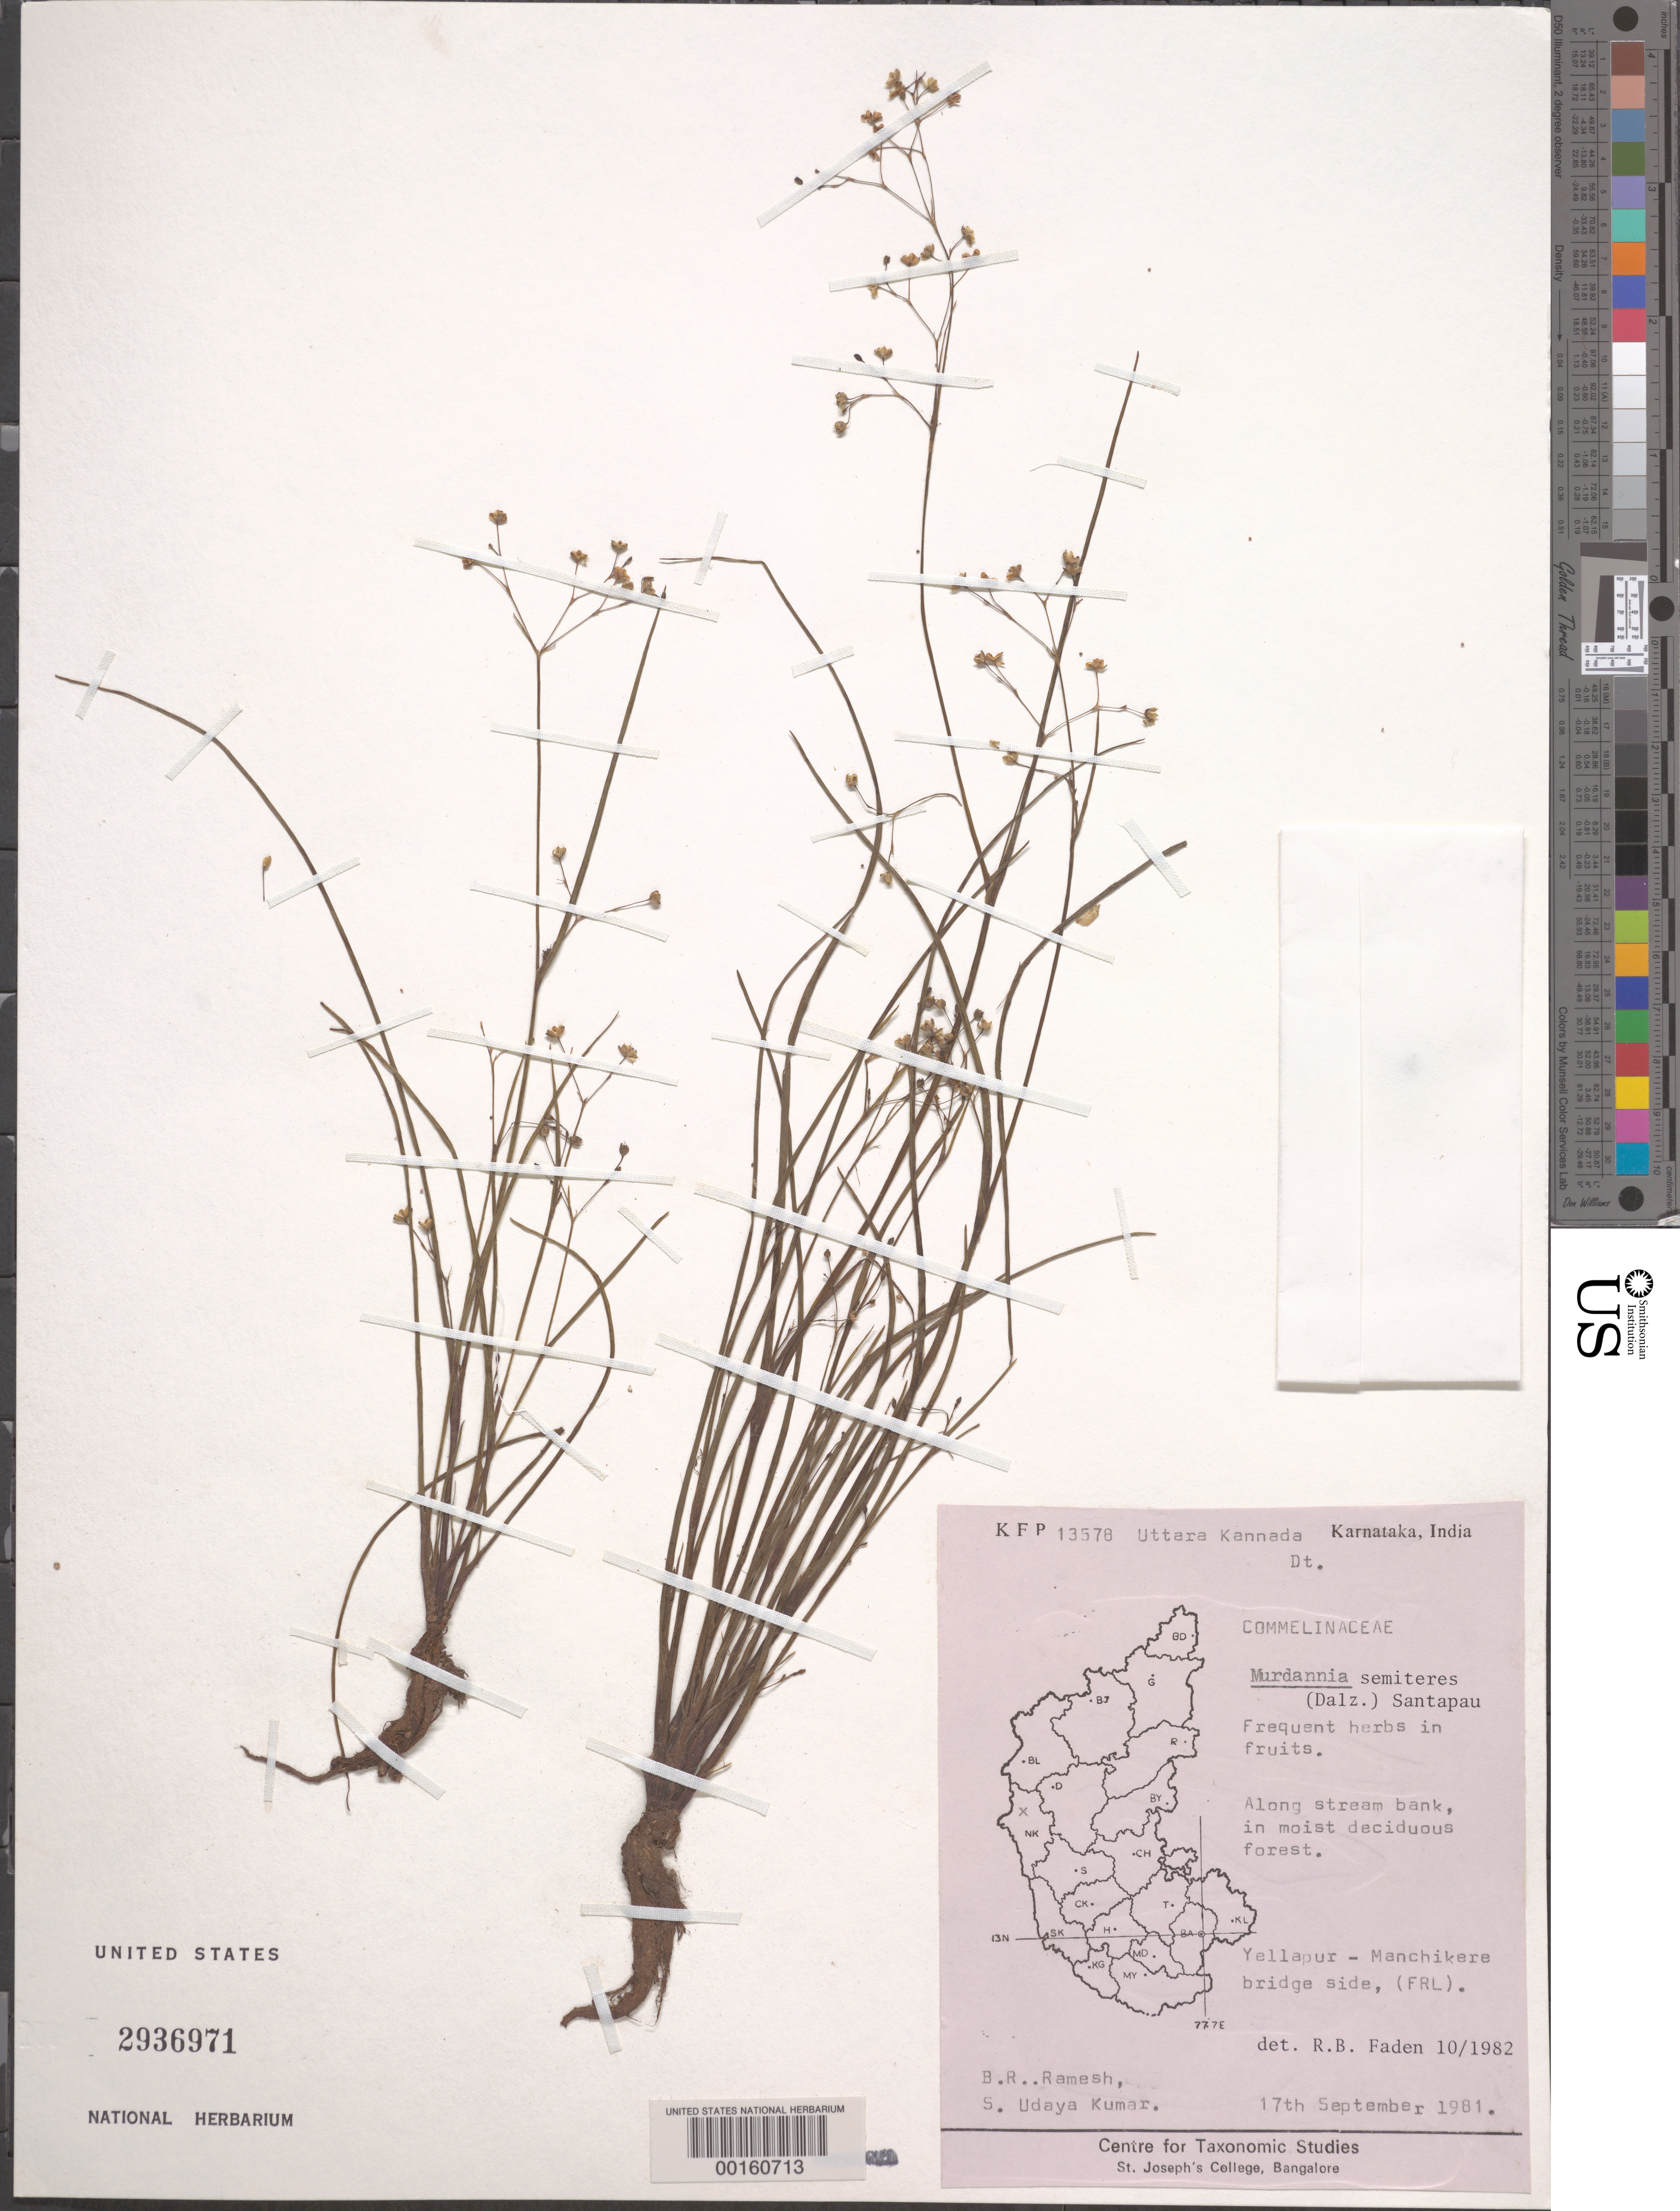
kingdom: Plantae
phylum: Tracheophyta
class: Liliopsida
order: Commelinales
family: Commelinaceae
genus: Murdannia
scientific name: Murdannia semiteres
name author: (Dalzell) Santapau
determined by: Faden, Robert B., (US), Smithsonian Institution - National Museum of Natural History (UNITED STATES)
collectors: B. Ramesh & S. Kumar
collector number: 13578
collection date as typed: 17 Sep 1981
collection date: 1981-09-17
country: India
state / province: Karnataka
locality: Yellapur-manchikere, mysore state [mysore state = karnataka.]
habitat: Stream bank; moist deciduous forest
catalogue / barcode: US 2936971